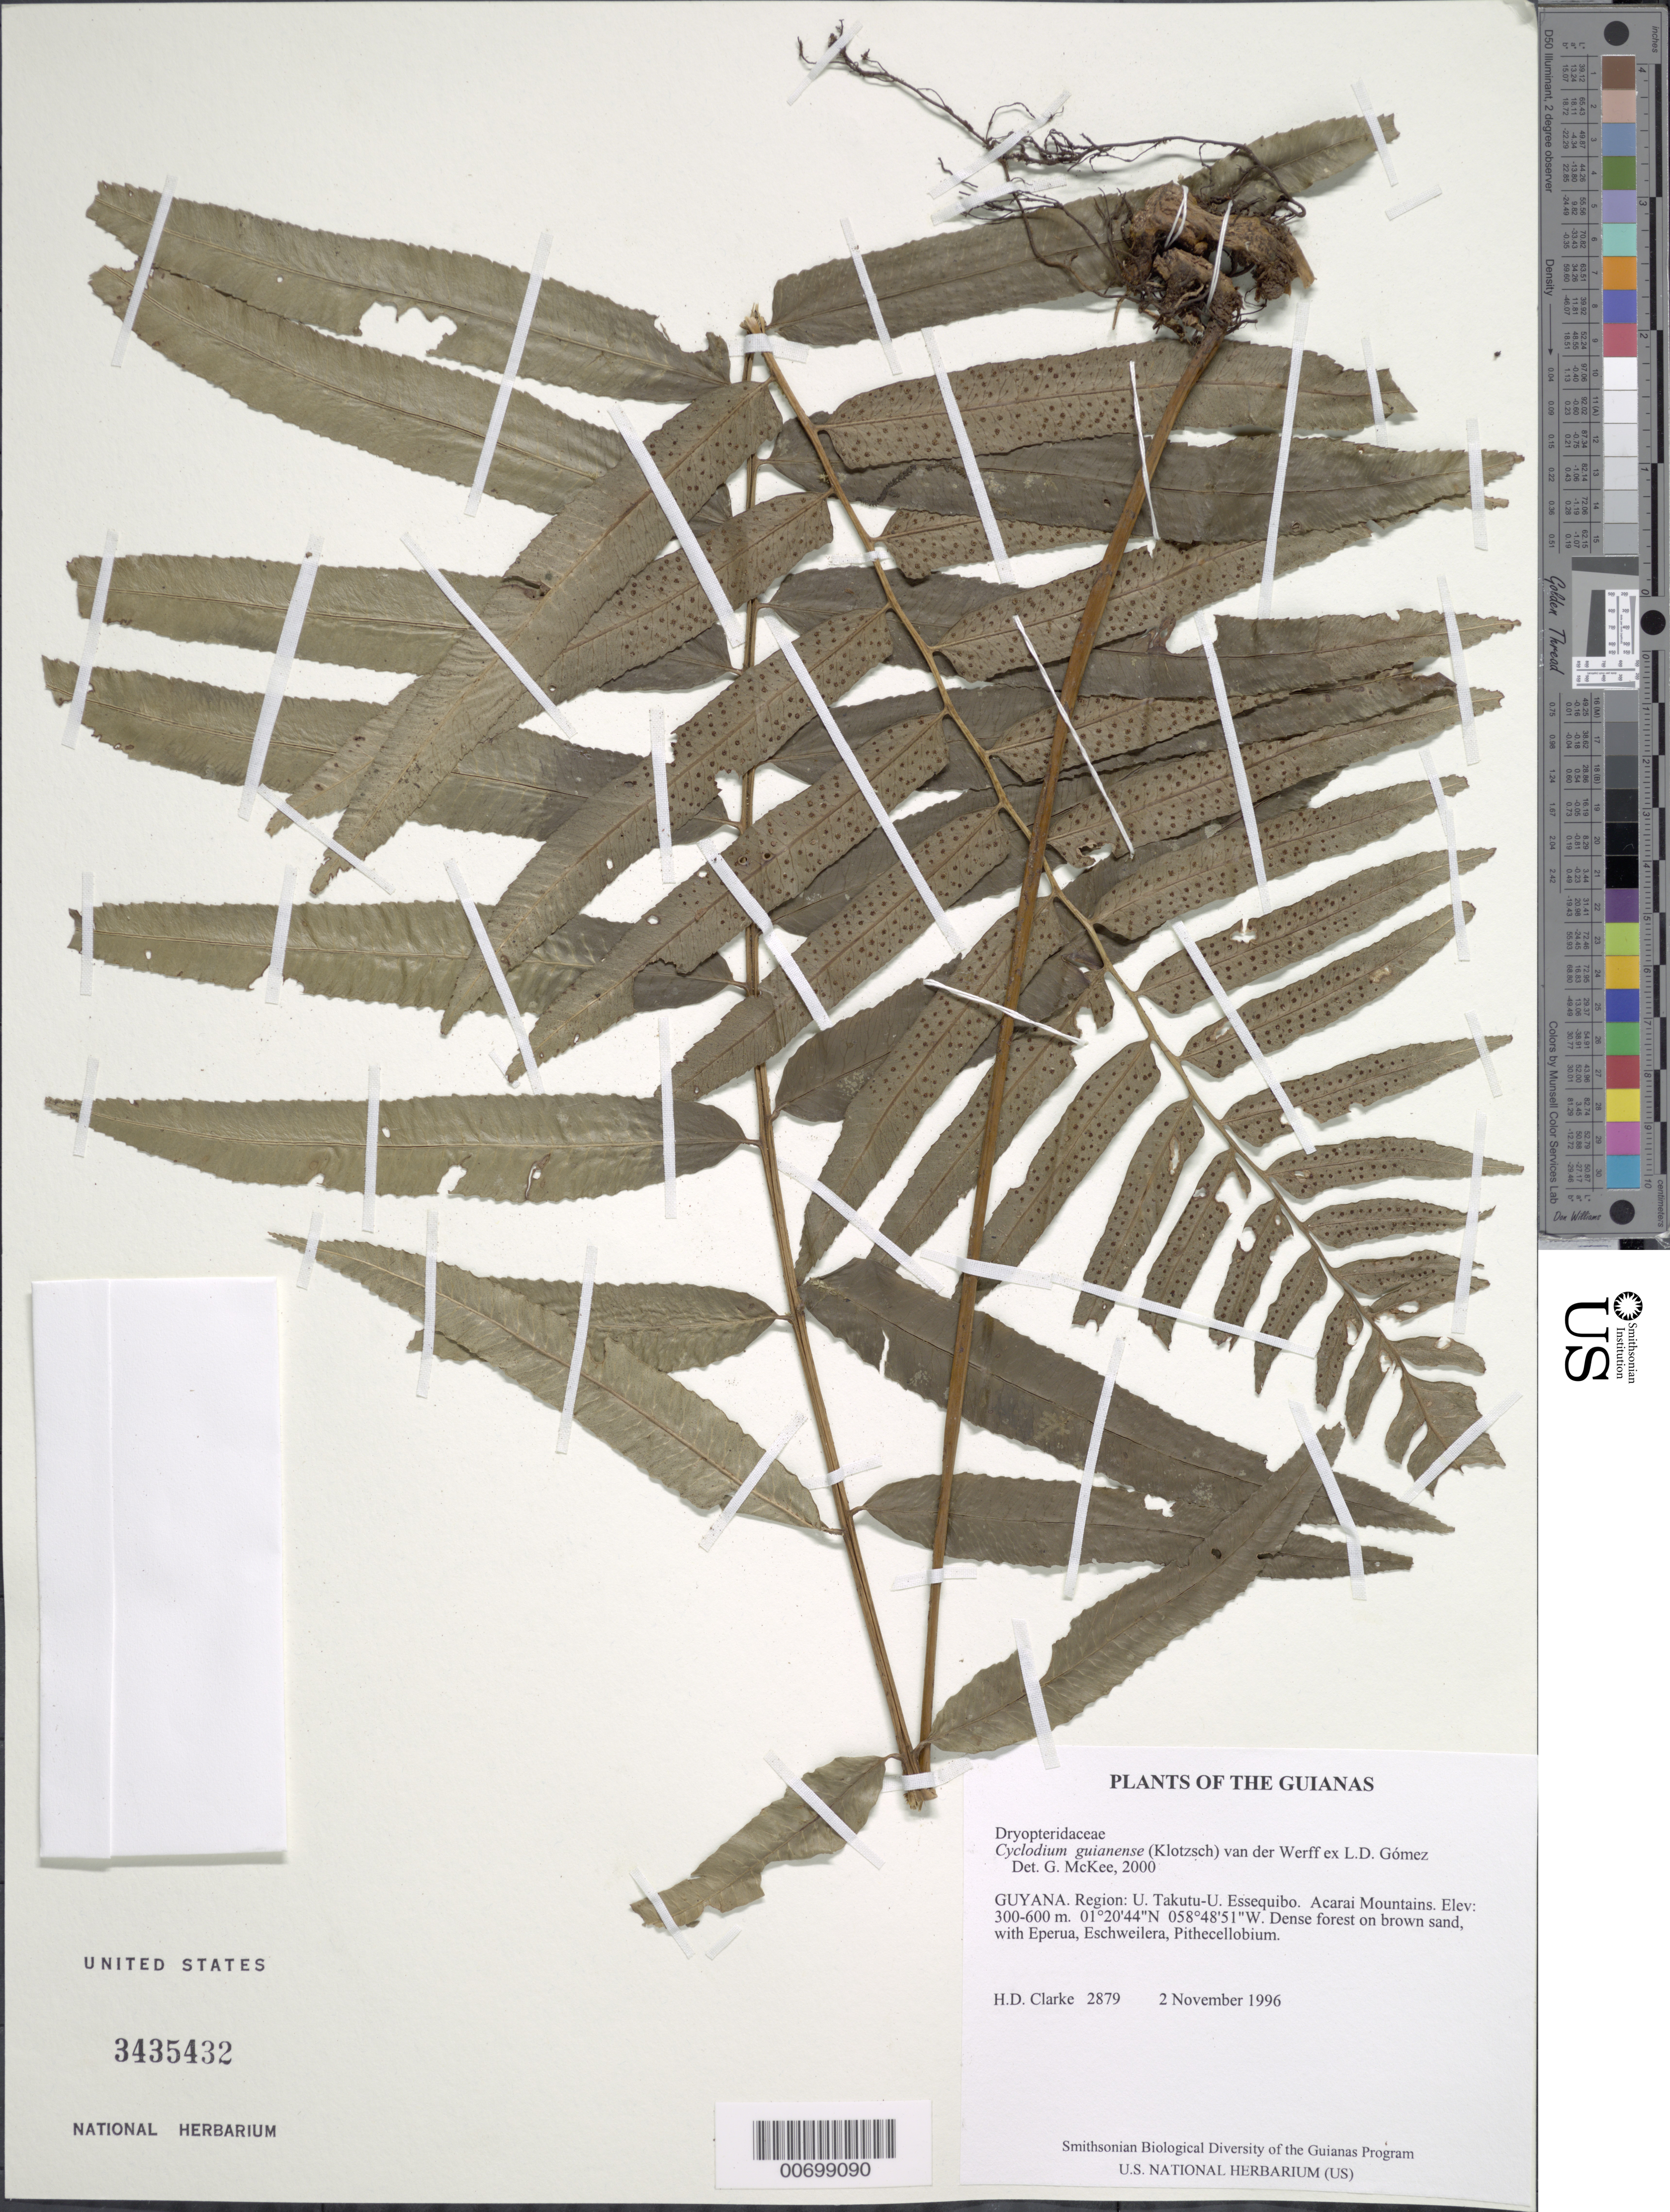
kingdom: Plantae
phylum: Tracheophyta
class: Polypodiopsida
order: Polypodiales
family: Dryopteridaceae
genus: Cyclodium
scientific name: Cyclodium guianense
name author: (Klotzsch) van der Werff ex L.D. Gómez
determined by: McKee, G. S., (US), NMNH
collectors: H. D. Clarke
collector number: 2879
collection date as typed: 2 November 1996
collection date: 1996-11-02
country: Guyana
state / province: U. Takutu-U. Essequibo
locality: Acarai Mountains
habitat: Dense forest on brown sand, with Eperua, Eschweilera, Pithecellobium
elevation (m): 300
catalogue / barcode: US 3435432